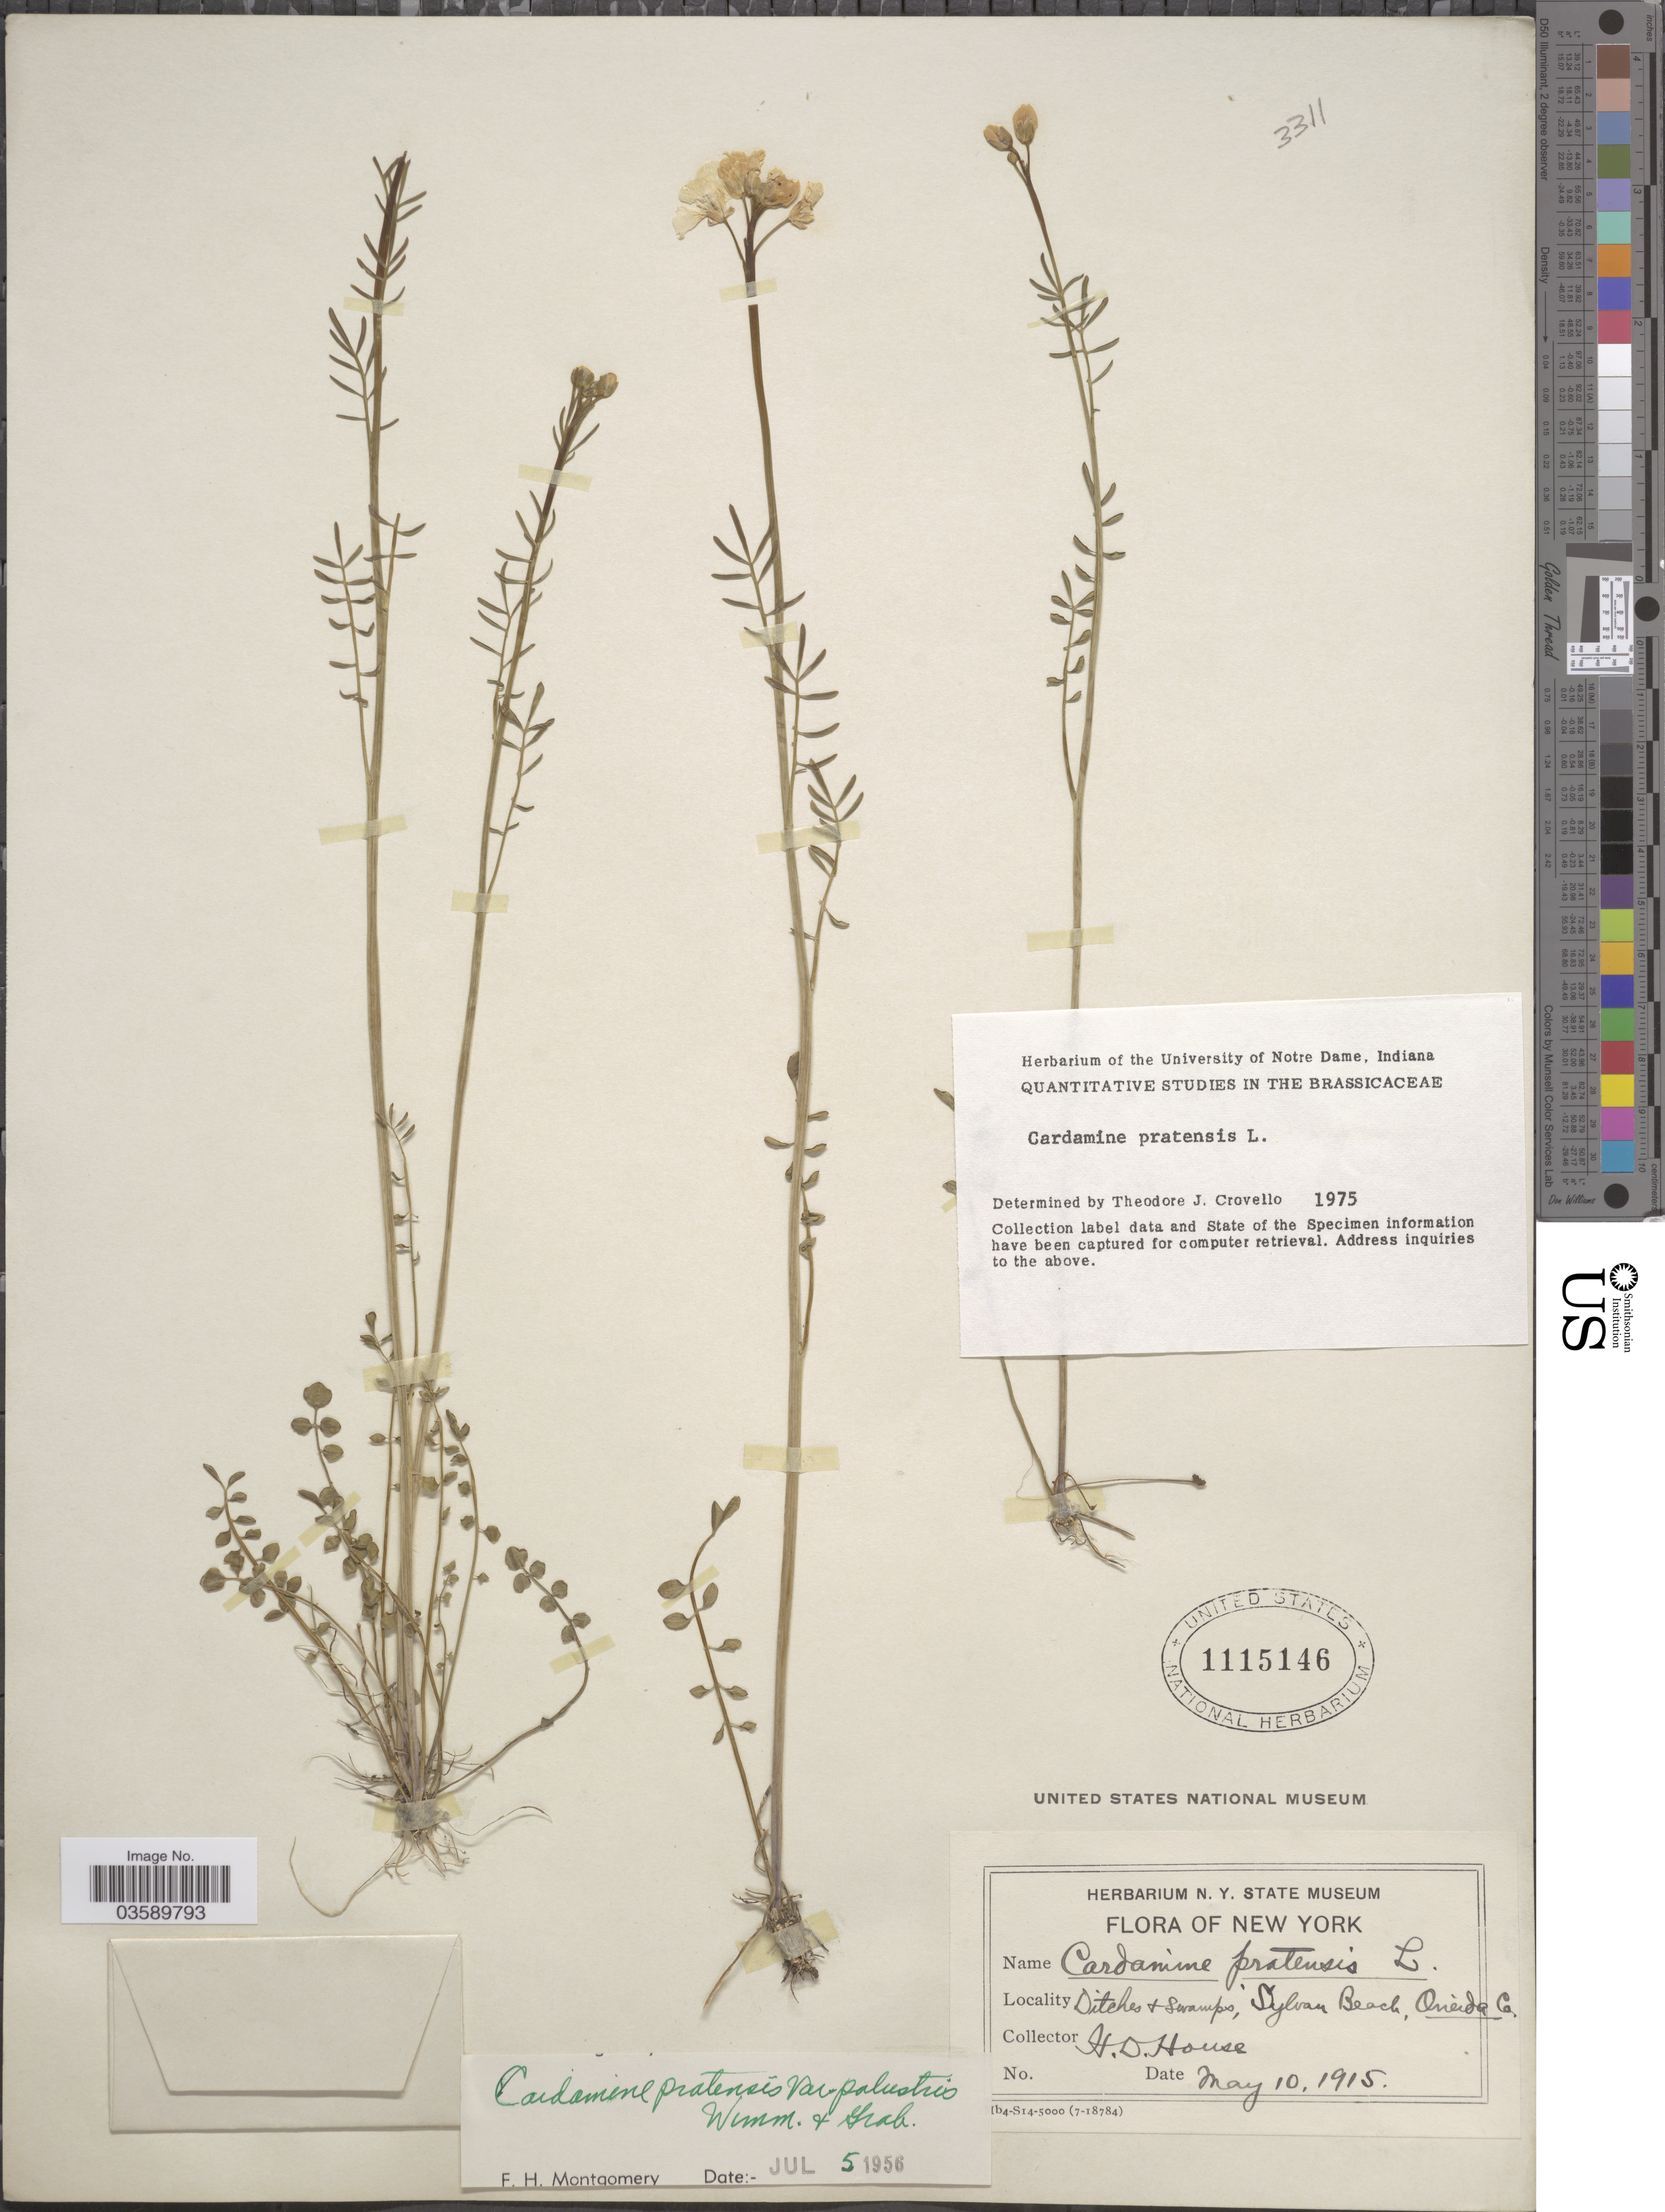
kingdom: Plantae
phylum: Tracheophyta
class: Magnoliopsida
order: Brassicales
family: Brassicaceae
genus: Cardamine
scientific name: Cardamine pratensis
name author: L.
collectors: H. D. House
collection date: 1915-05-10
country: United States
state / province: New York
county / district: Oneida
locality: Sylvan Beach, Oneida Co.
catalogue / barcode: US 1115146